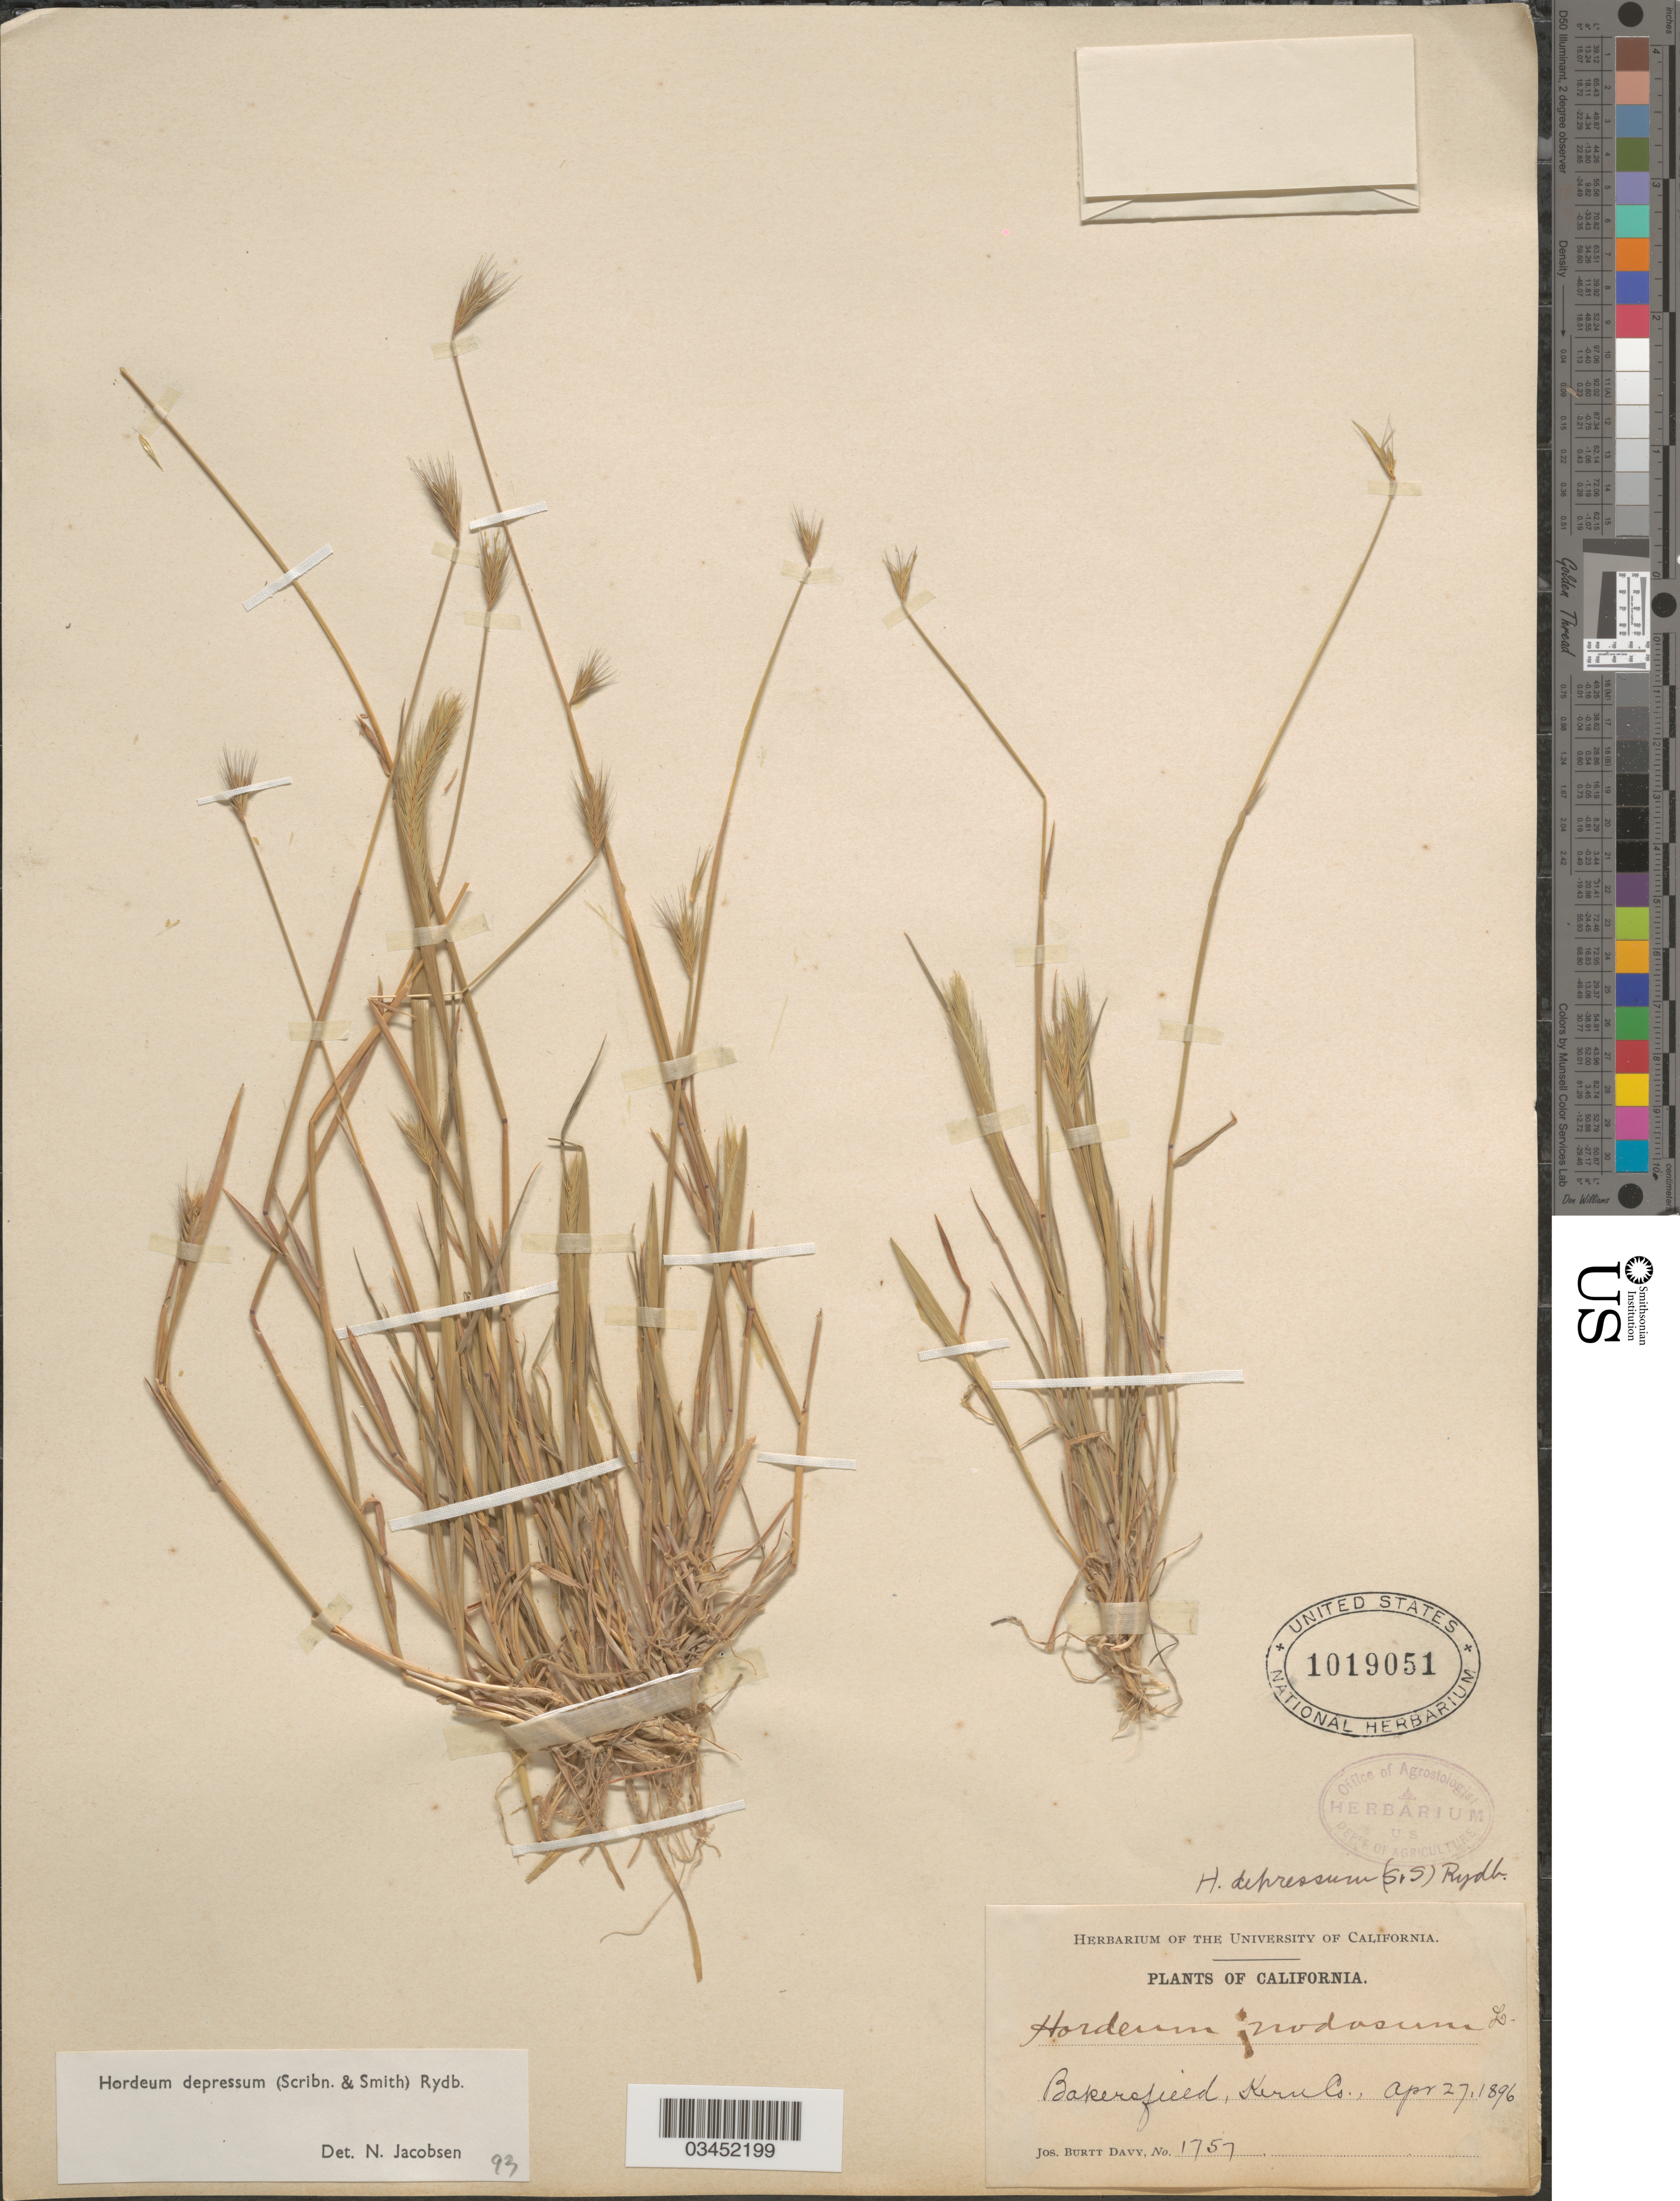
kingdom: Plantae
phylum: Tracheophyta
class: Liliopsida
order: Poales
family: Poaceae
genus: Hordeum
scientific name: Hordeum depressum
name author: (Scribn. & J.G. Sm.) Rydb.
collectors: J. Burtt Davy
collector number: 1757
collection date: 1896-04-27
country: United States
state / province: California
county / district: Kern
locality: Bakerfield, Kern Co.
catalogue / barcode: US 1019051